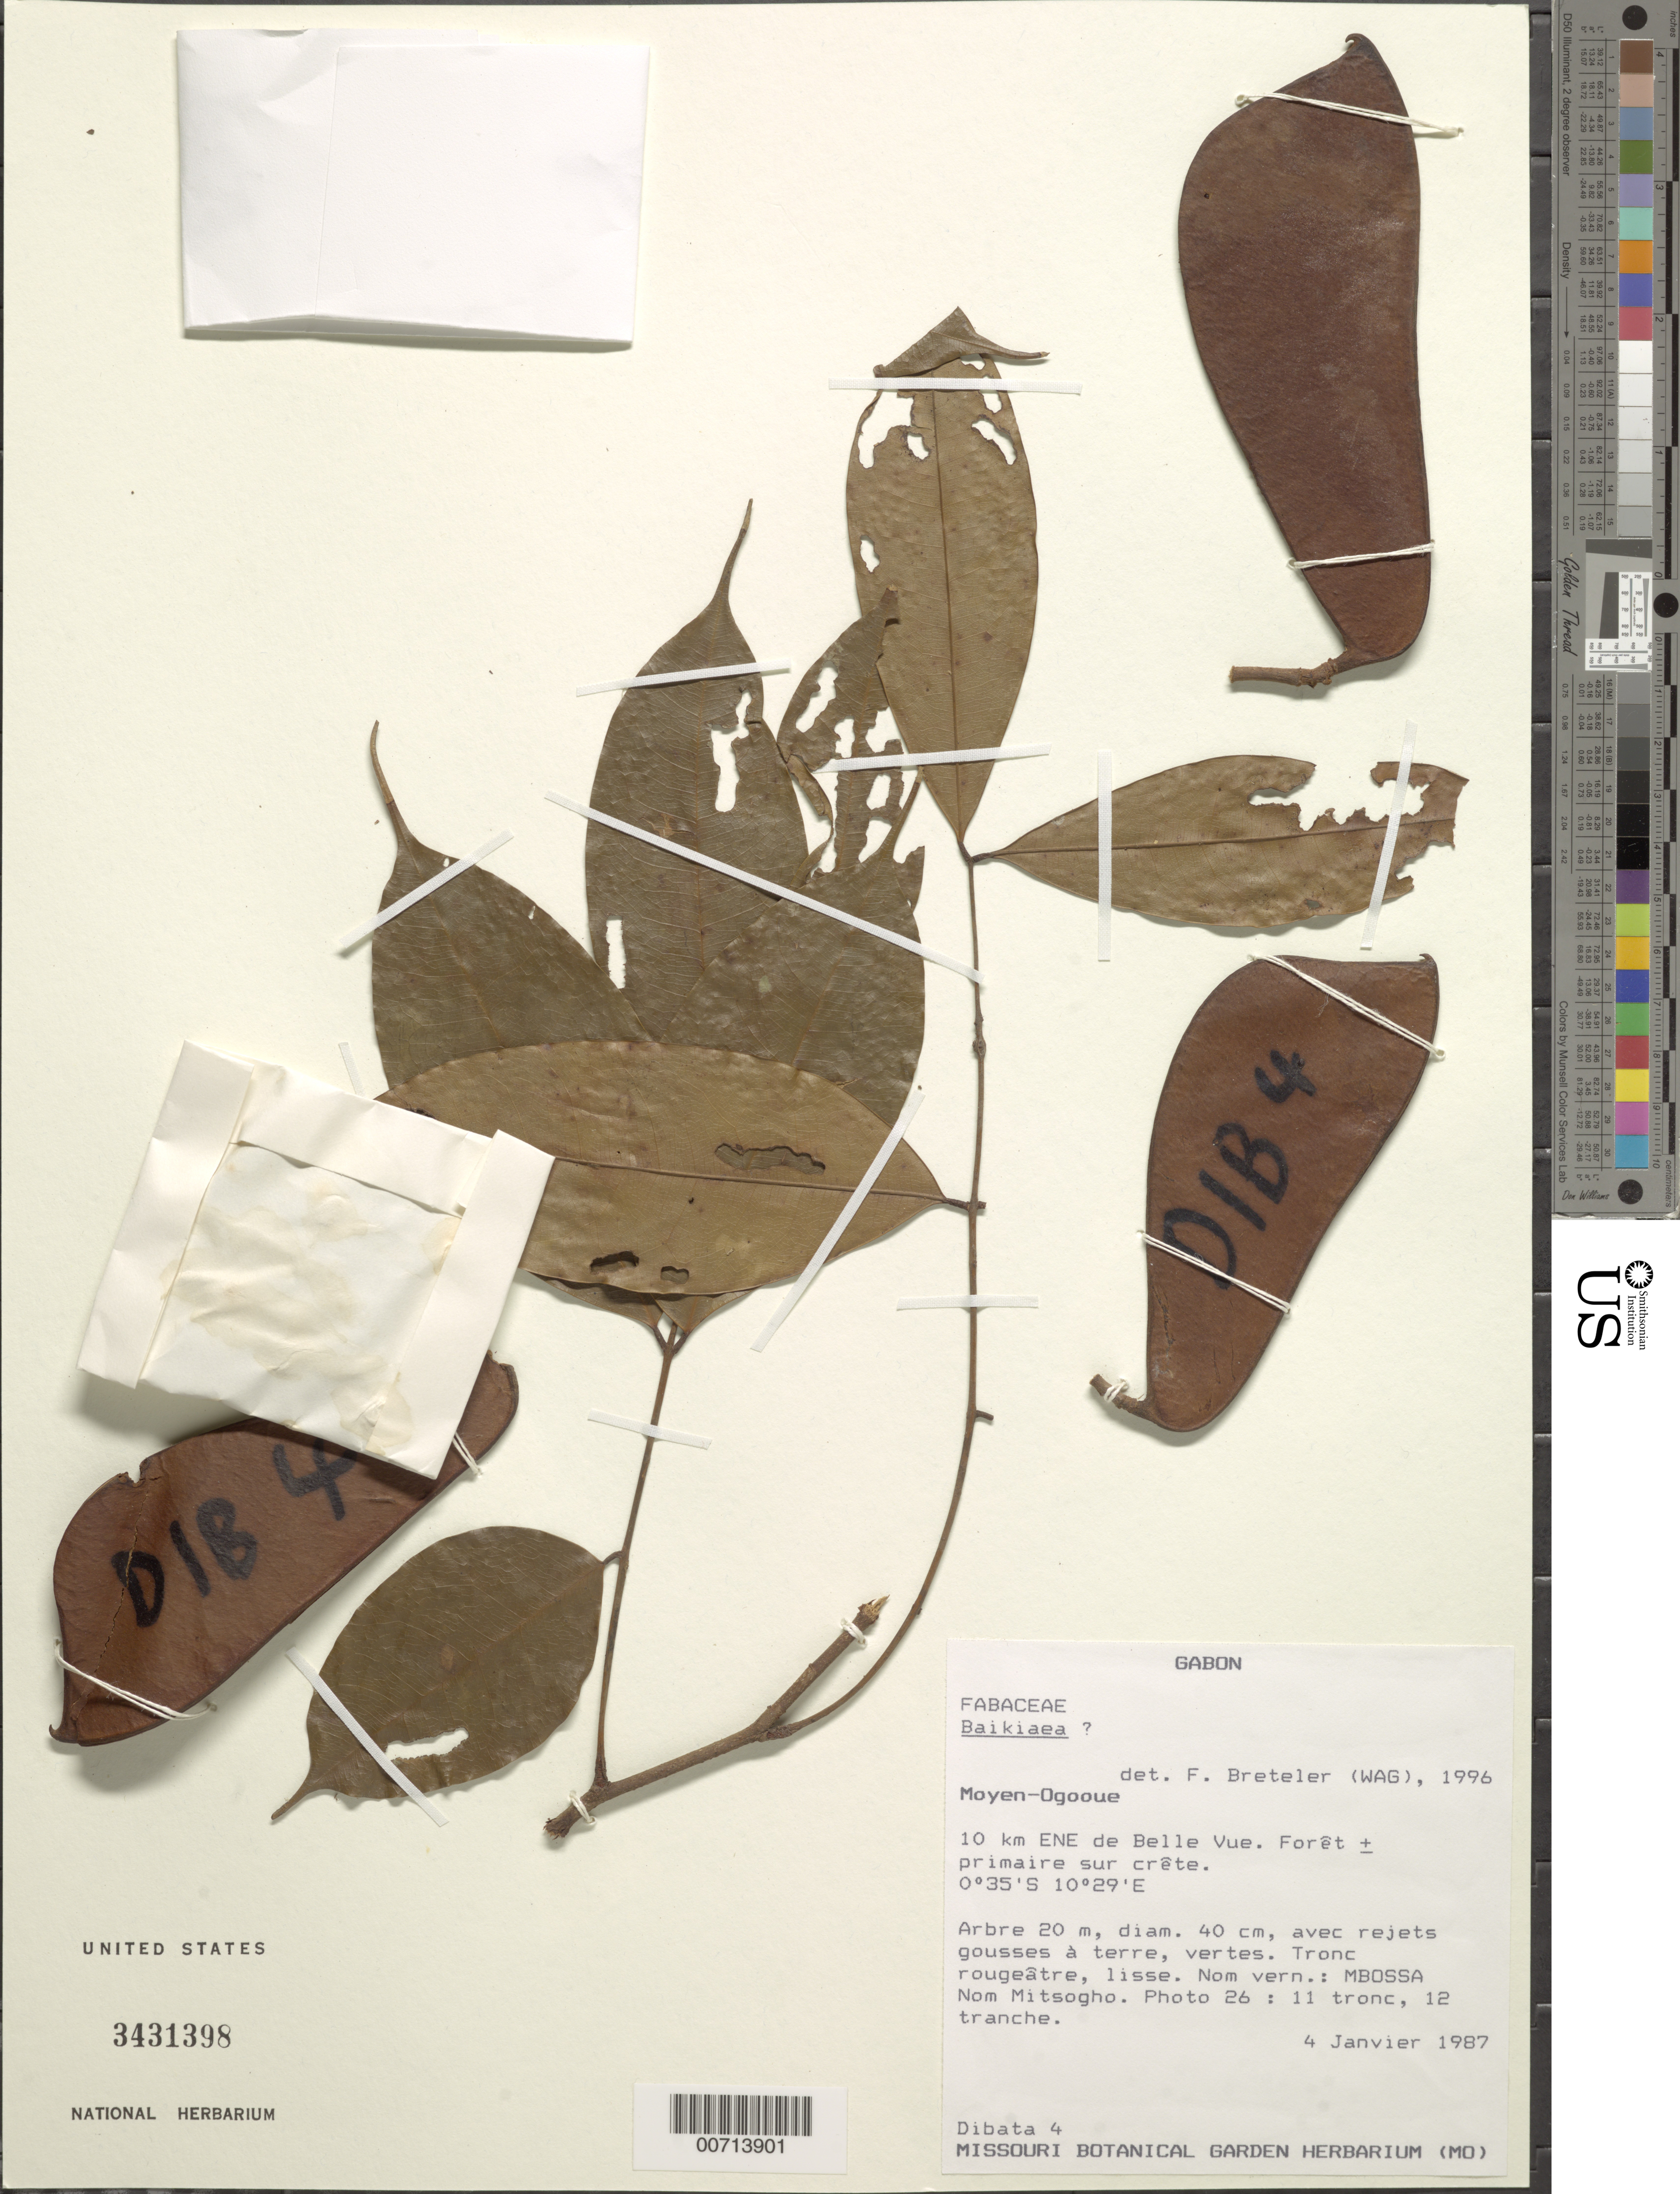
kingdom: Plantae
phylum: Tracheophyta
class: Magnoliopsida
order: Fabales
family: Fabaceae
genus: Baikiaea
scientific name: Baikiaea sp.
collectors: Dibata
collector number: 4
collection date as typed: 04 Jan 1987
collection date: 1987-01-04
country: Gabon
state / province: Moyen-Ogooué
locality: ENE de Belle Vue.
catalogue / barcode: US 3431398